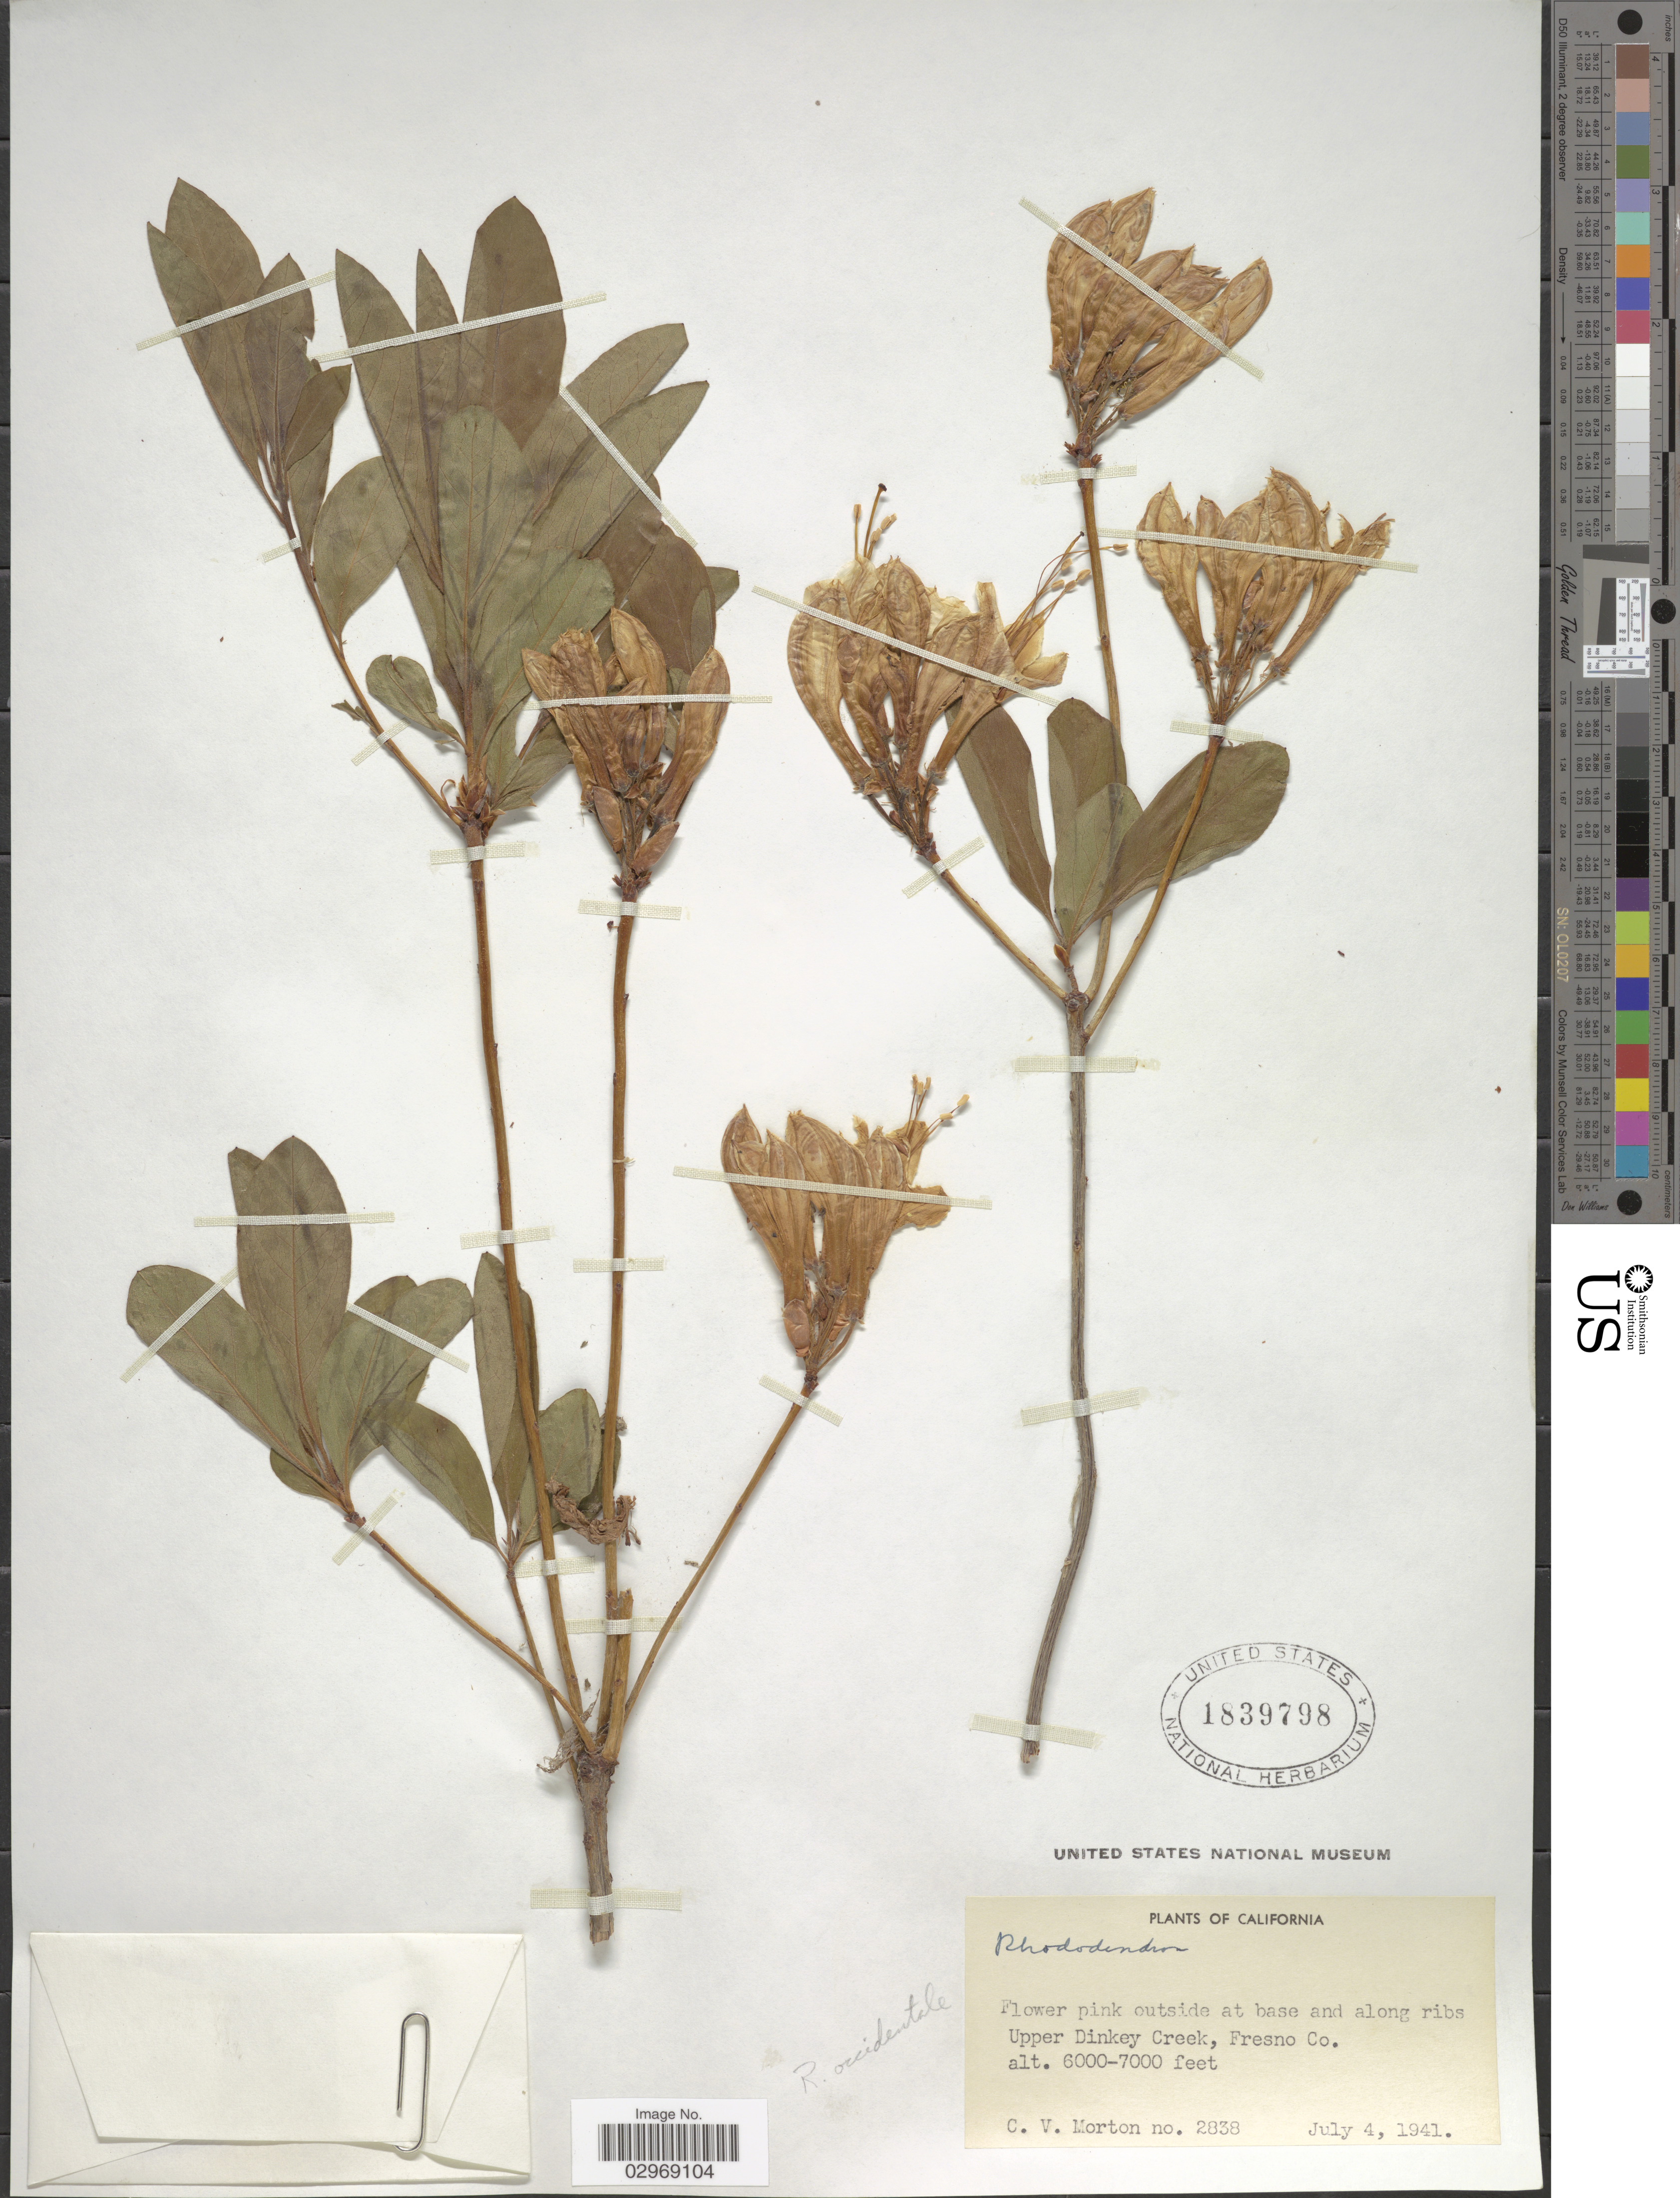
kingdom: Plantae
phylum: Tracheophyta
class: Magnoliopsida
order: Ericales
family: Ericaceae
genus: Rhododendron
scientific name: Rhododendron occidentale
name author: (Torr. & A. Gray) A. Gray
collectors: C. V. Morton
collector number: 2838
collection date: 1941-07-04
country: United States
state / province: California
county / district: Fresno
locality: Outside at base and along ribs Upper Dinkey Creek, Fresno Co.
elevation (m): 1829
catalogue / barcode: US 1839798